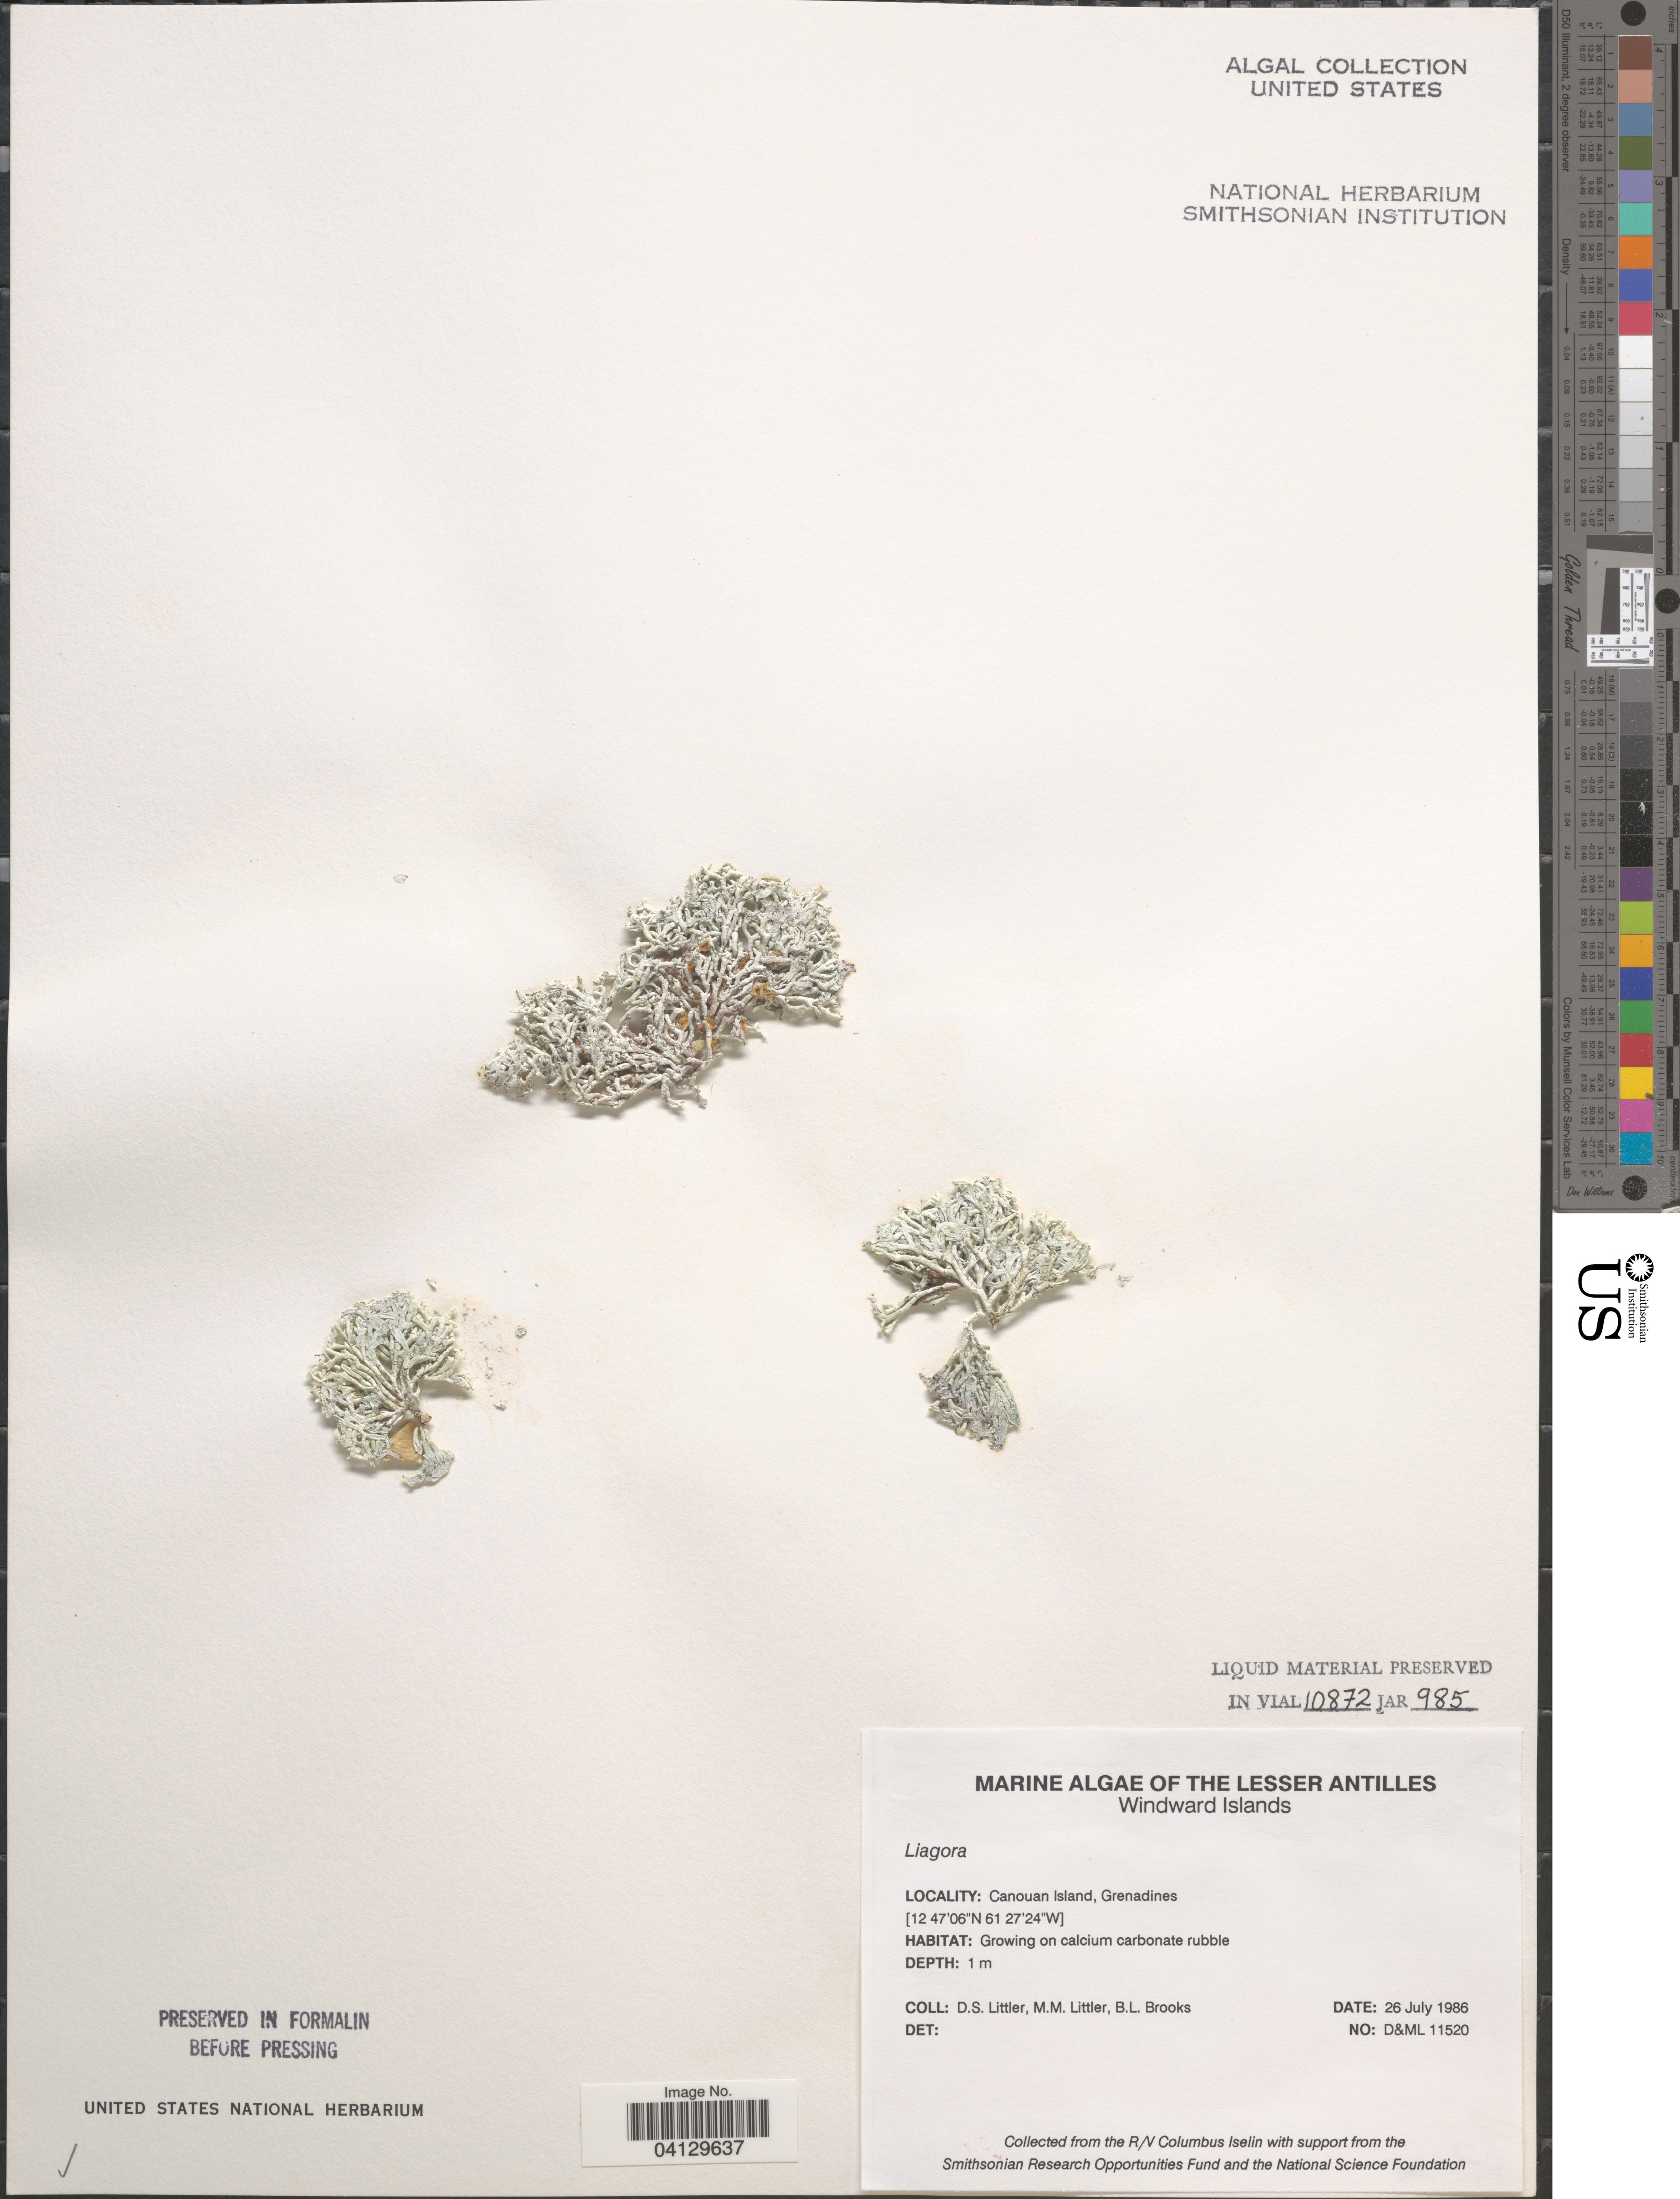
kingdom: Plantae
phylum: Rhodophyta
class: Florideophyceae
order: Nemaliales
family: Liagoraceae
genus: Liagora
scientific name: Liagora sp.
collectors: D. S. Littler & B. Brooks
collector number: D&ML11520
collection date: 1986-07-26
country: St. Vincent - Grenadines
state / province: Grenadines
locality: The Lesser Antilles. Windward Islands. Canouan Island, Grenadines.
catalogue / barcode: US 328633